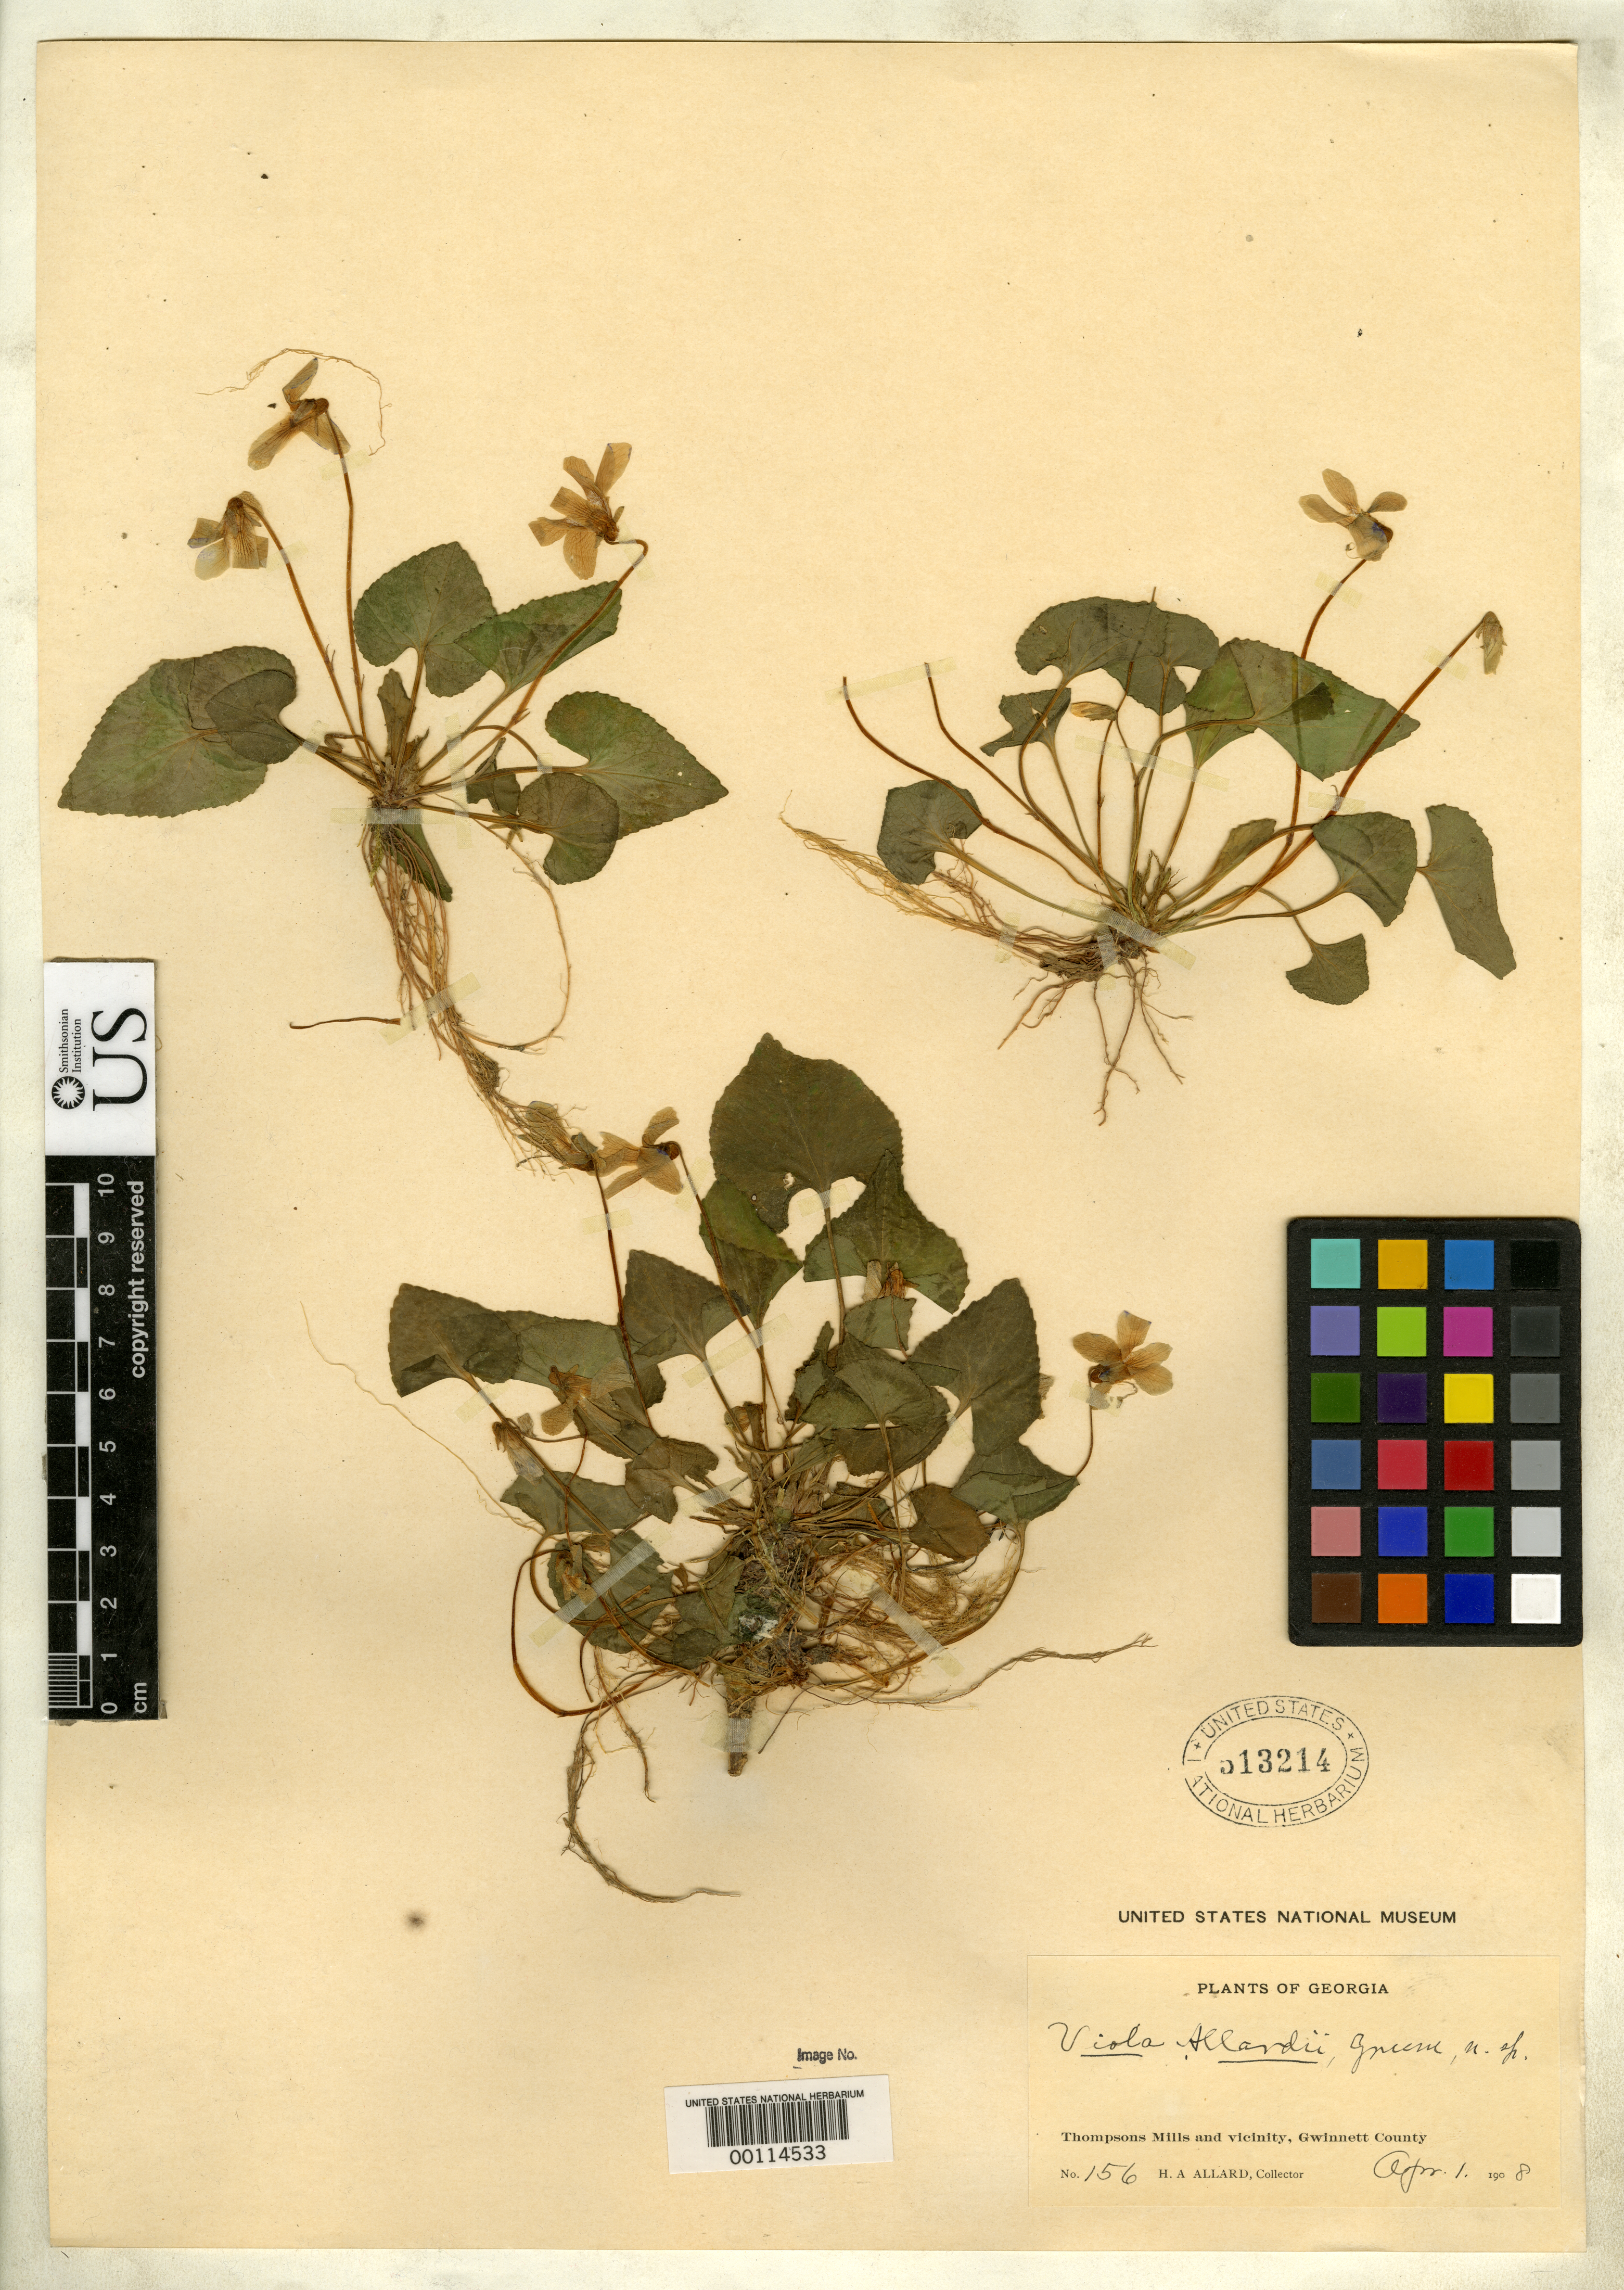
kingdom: Plantae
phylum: Tracheophyta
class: Magnoliopsida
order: Malpighiales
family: Violaceae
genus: Viola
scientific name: Viola allardii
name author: Greene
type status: Isotype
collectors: H. A. Allard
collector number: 156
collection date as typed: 01 Apr 1908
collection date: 1908-04-01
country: United States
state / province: Georgia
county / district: Gwinnett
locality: Thompson's Mills & vicinity.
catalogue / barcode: US 513214